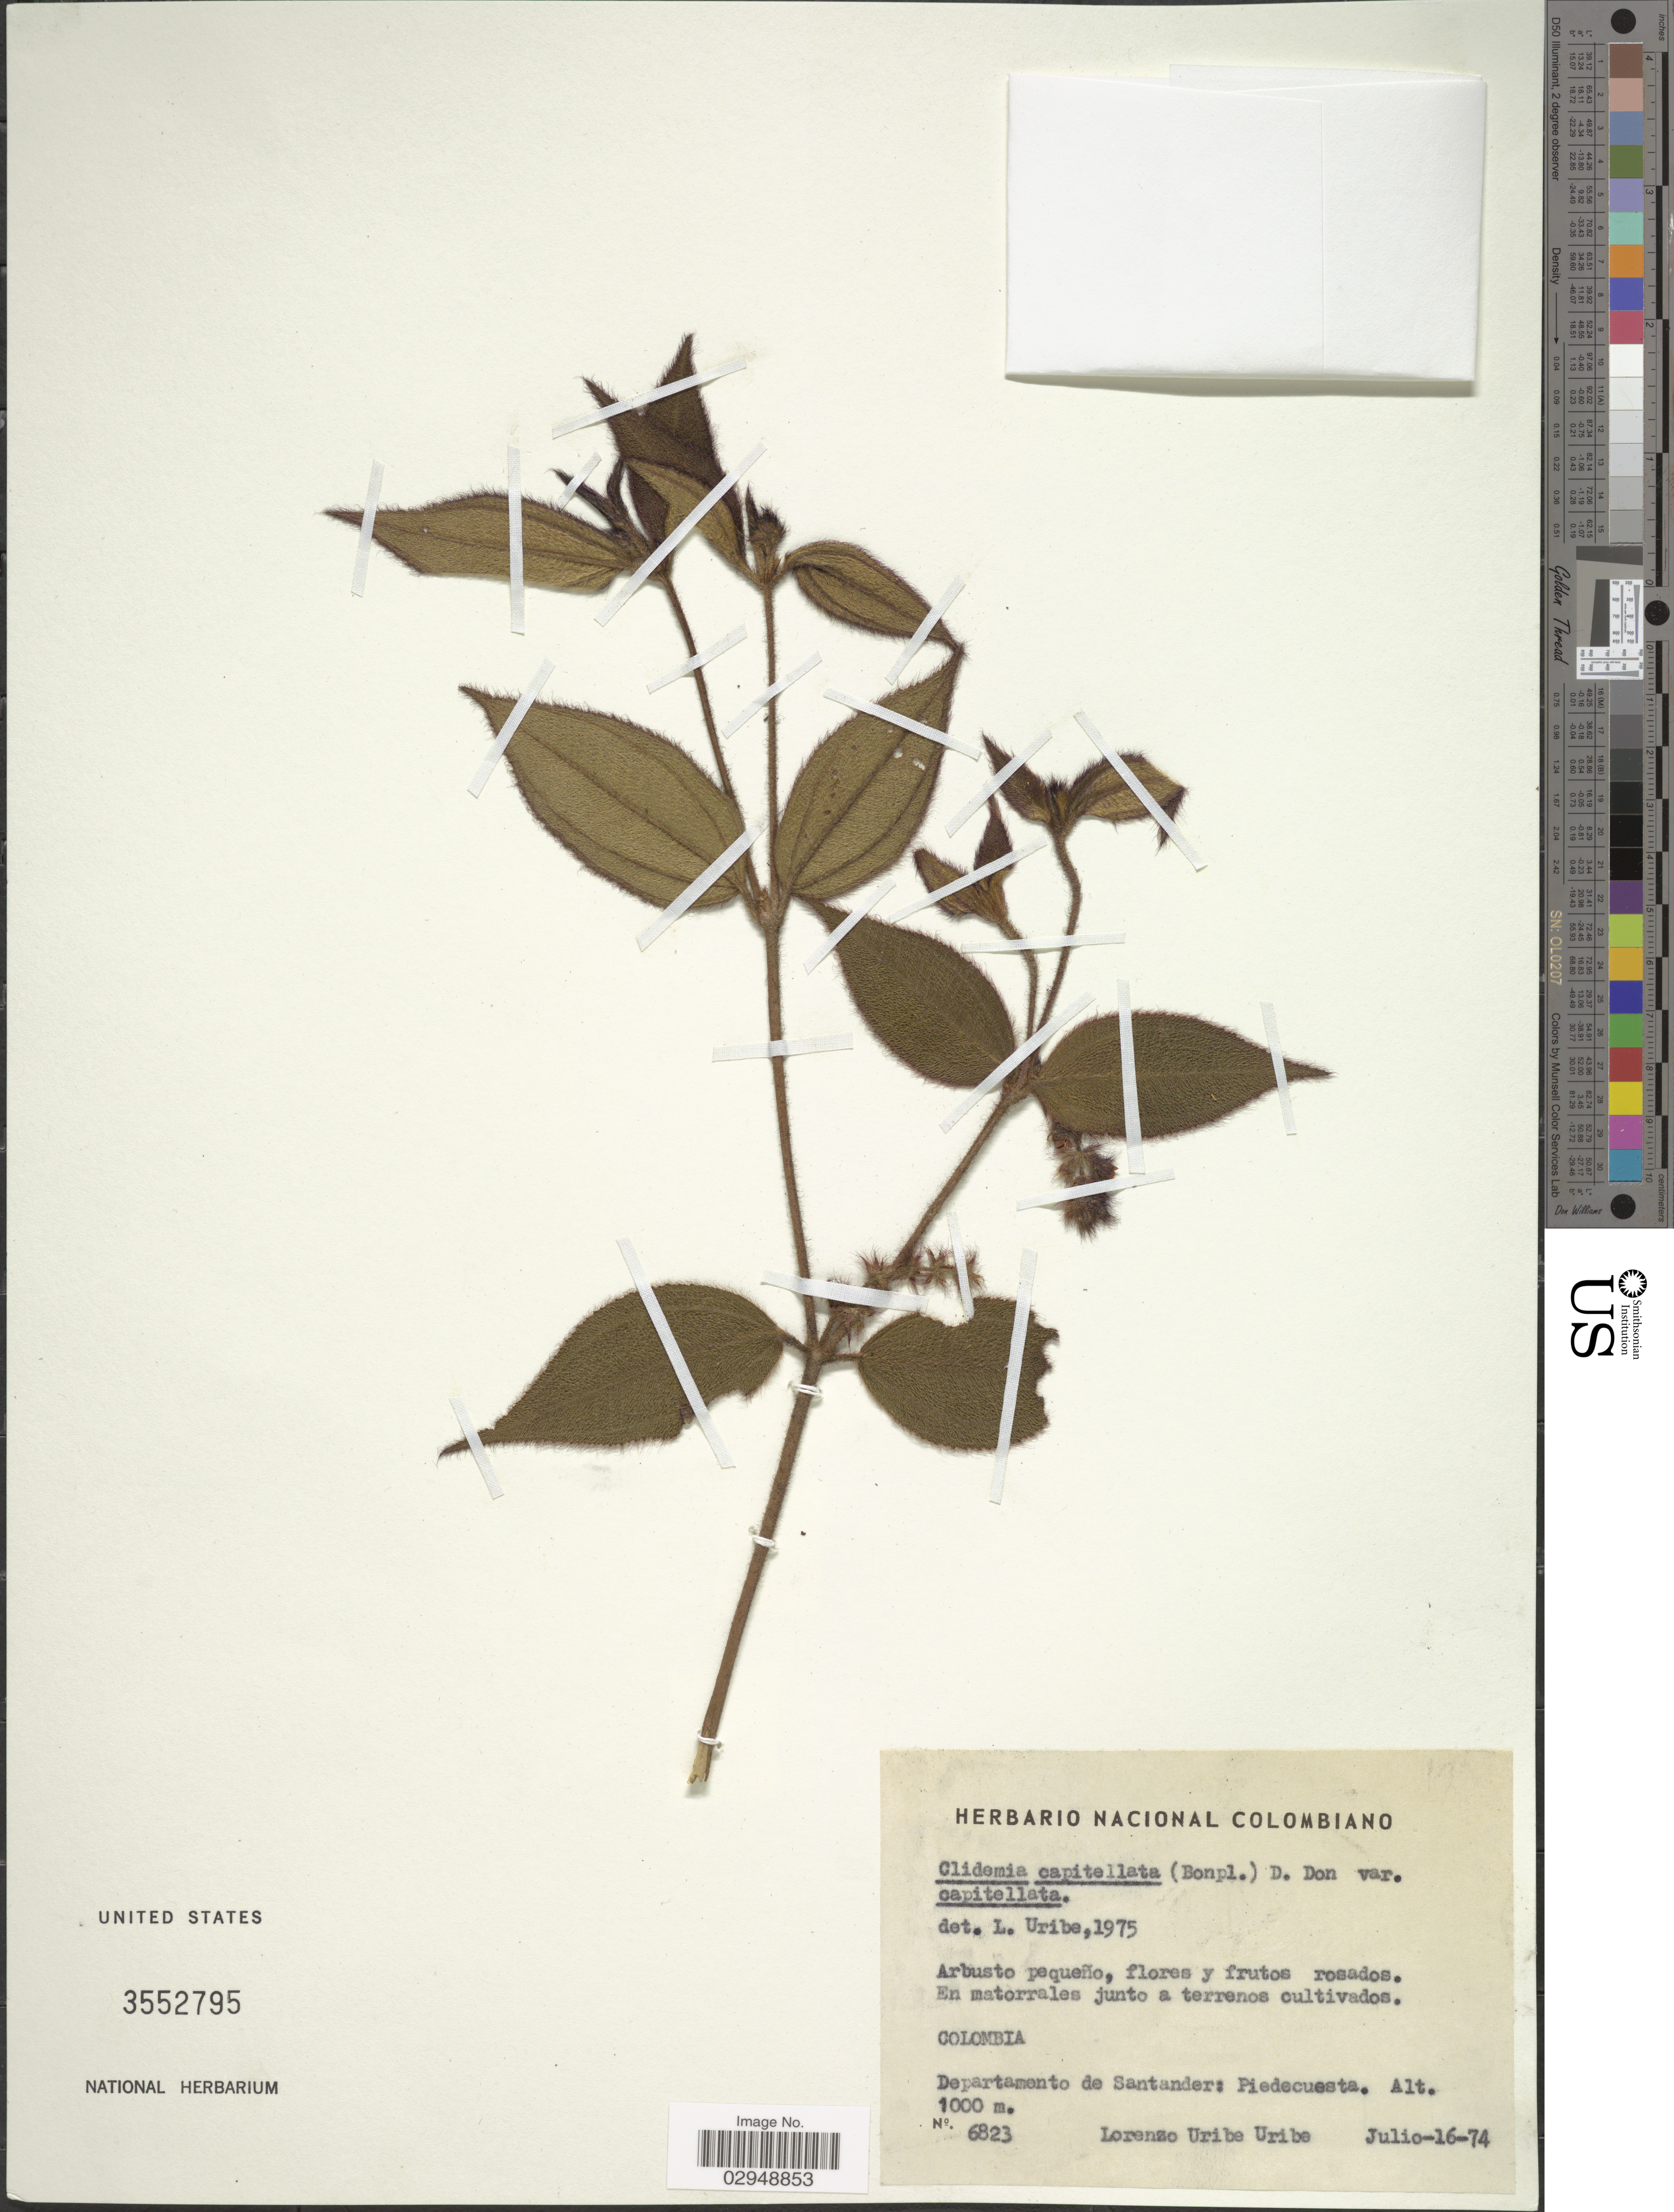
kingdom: Plantae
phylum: Tracheophyta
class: Magnoliopsida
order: Myrtales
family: Melastomataceae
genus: Clidemia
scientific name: Clidemia capitellata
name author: (Bonpl.) D. Don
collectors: L. Uribe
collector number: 6823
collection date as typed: Transcribed d/m/y: 16/7/74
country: Colombia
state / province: Santander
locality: Departamento de Santander: Piedecuesta.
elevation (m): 1000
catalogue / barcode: US 3552795